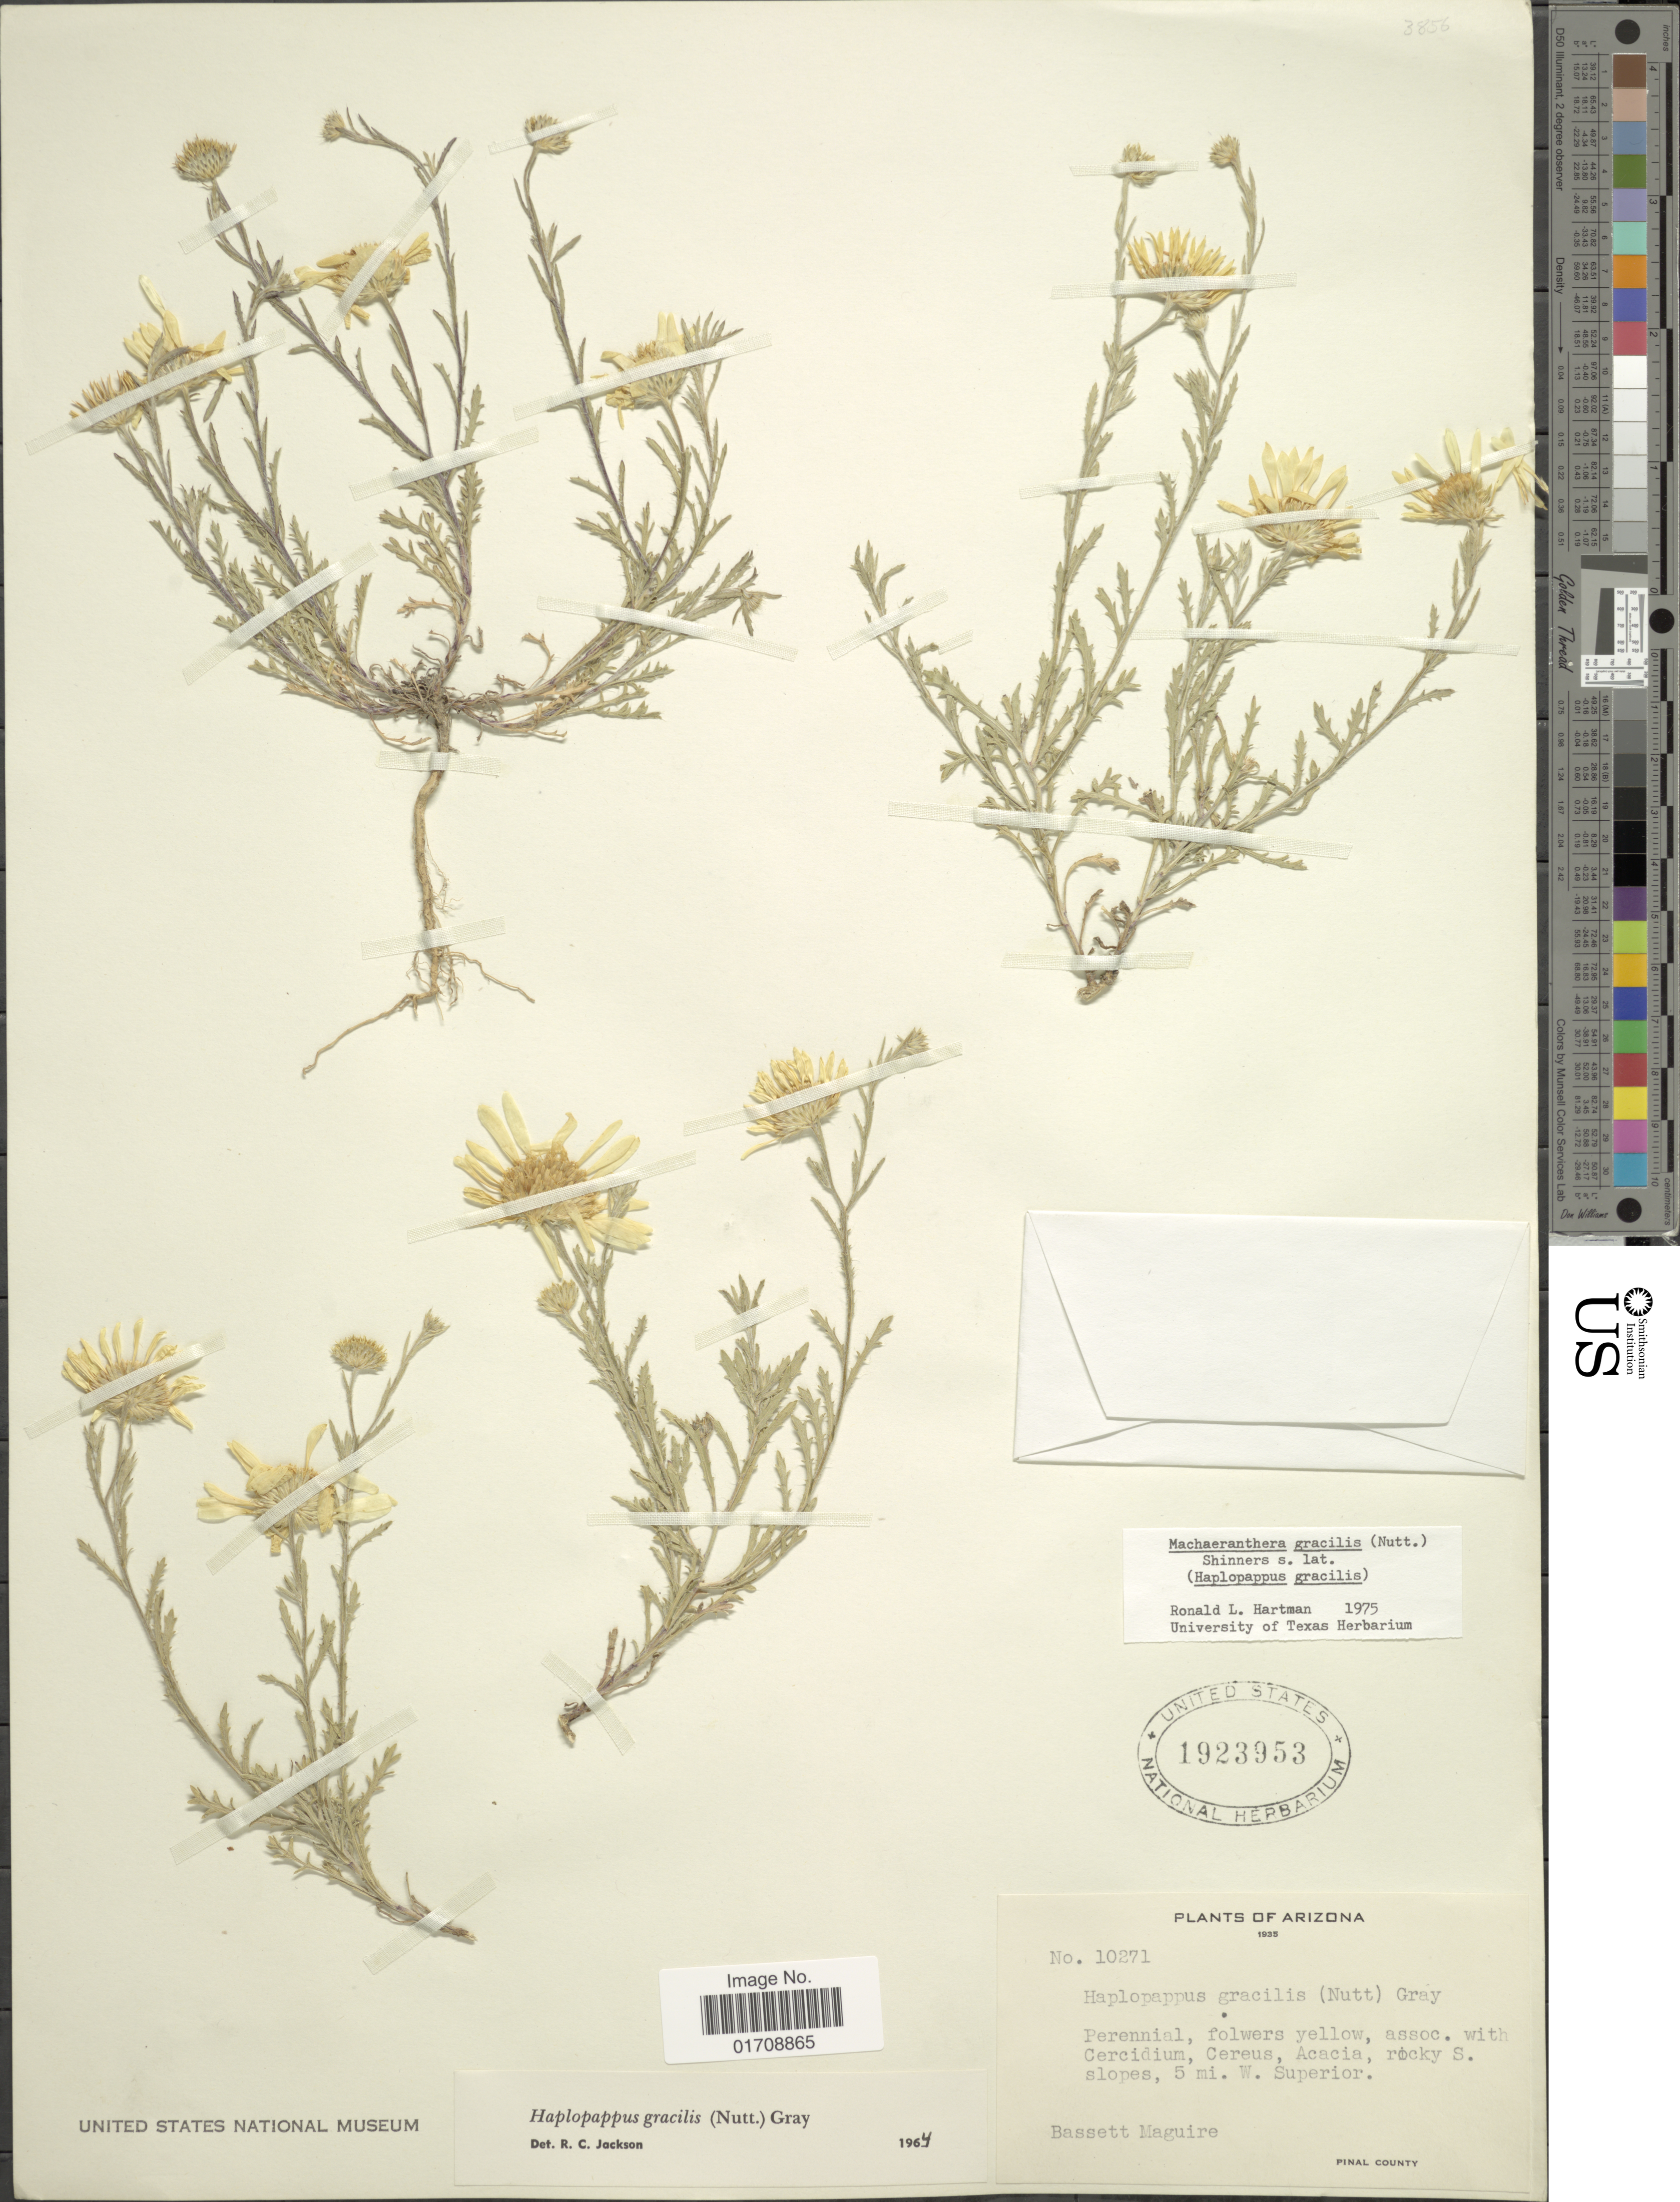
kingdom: Plantae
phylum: Tracheophyta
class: Magnoliopsida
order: Asterales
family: Asteraceae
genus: Machaeranthera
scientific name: Machaeranthera gracilis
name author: (Nutt.) Shinners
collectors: B. Maguire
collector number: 10271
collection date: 1935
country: United States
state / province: Arizona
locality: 5 mi. W. Superior, Pinal County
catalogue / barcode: US 1923953